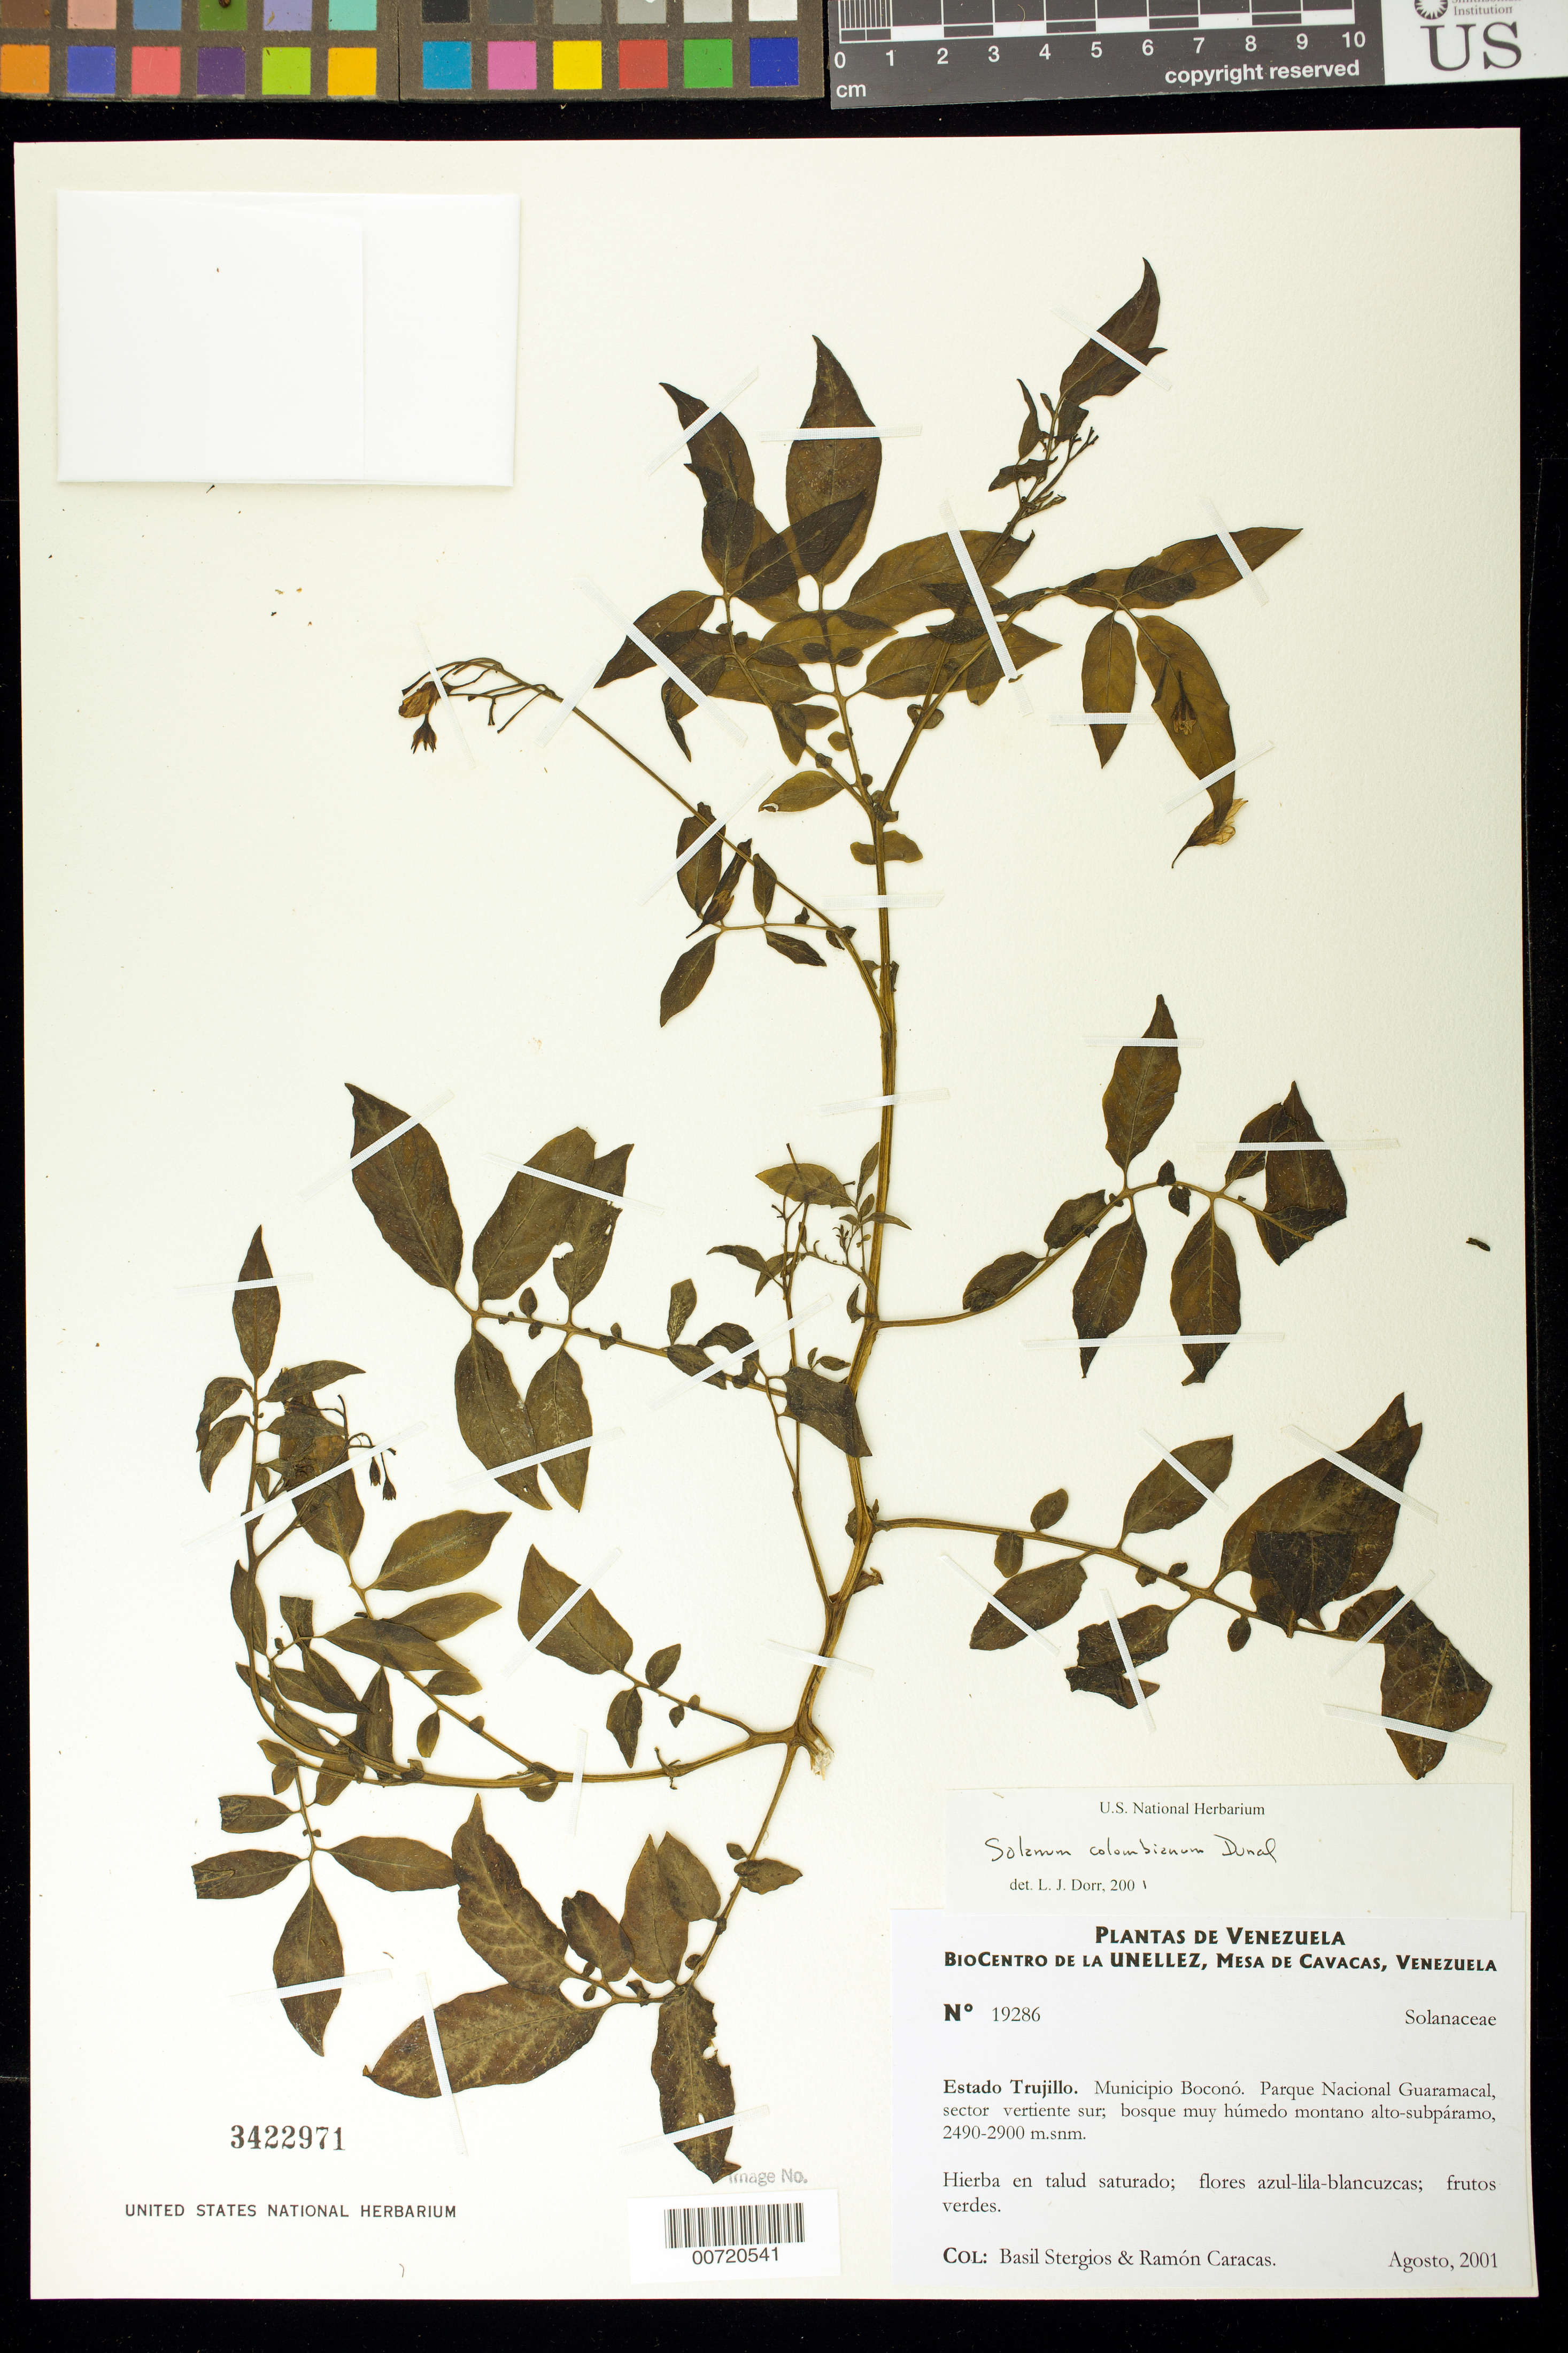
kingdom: Plantae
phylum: Tracheophyta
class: Magnoliopsida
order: Solanales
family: Solanaceae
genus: Solanum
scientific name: Solanum colombianum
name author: Dunal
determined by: Dorr, L. J., (BOT), Smithsonian Institution - National Museum of Natural History (UNITED STATES)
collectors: B. G. Stergios & R. Caracas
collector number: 19286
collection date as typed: Aug 2001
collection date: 2001-08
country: Venezuela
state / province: Trujillo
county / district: Boconó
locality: Parque Nacional Guaramacal, vertiente sur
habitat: Bosque muy húmedo montano alto-subpáramo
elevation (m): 2490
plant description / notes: PORT, US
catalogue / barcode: US 3422971